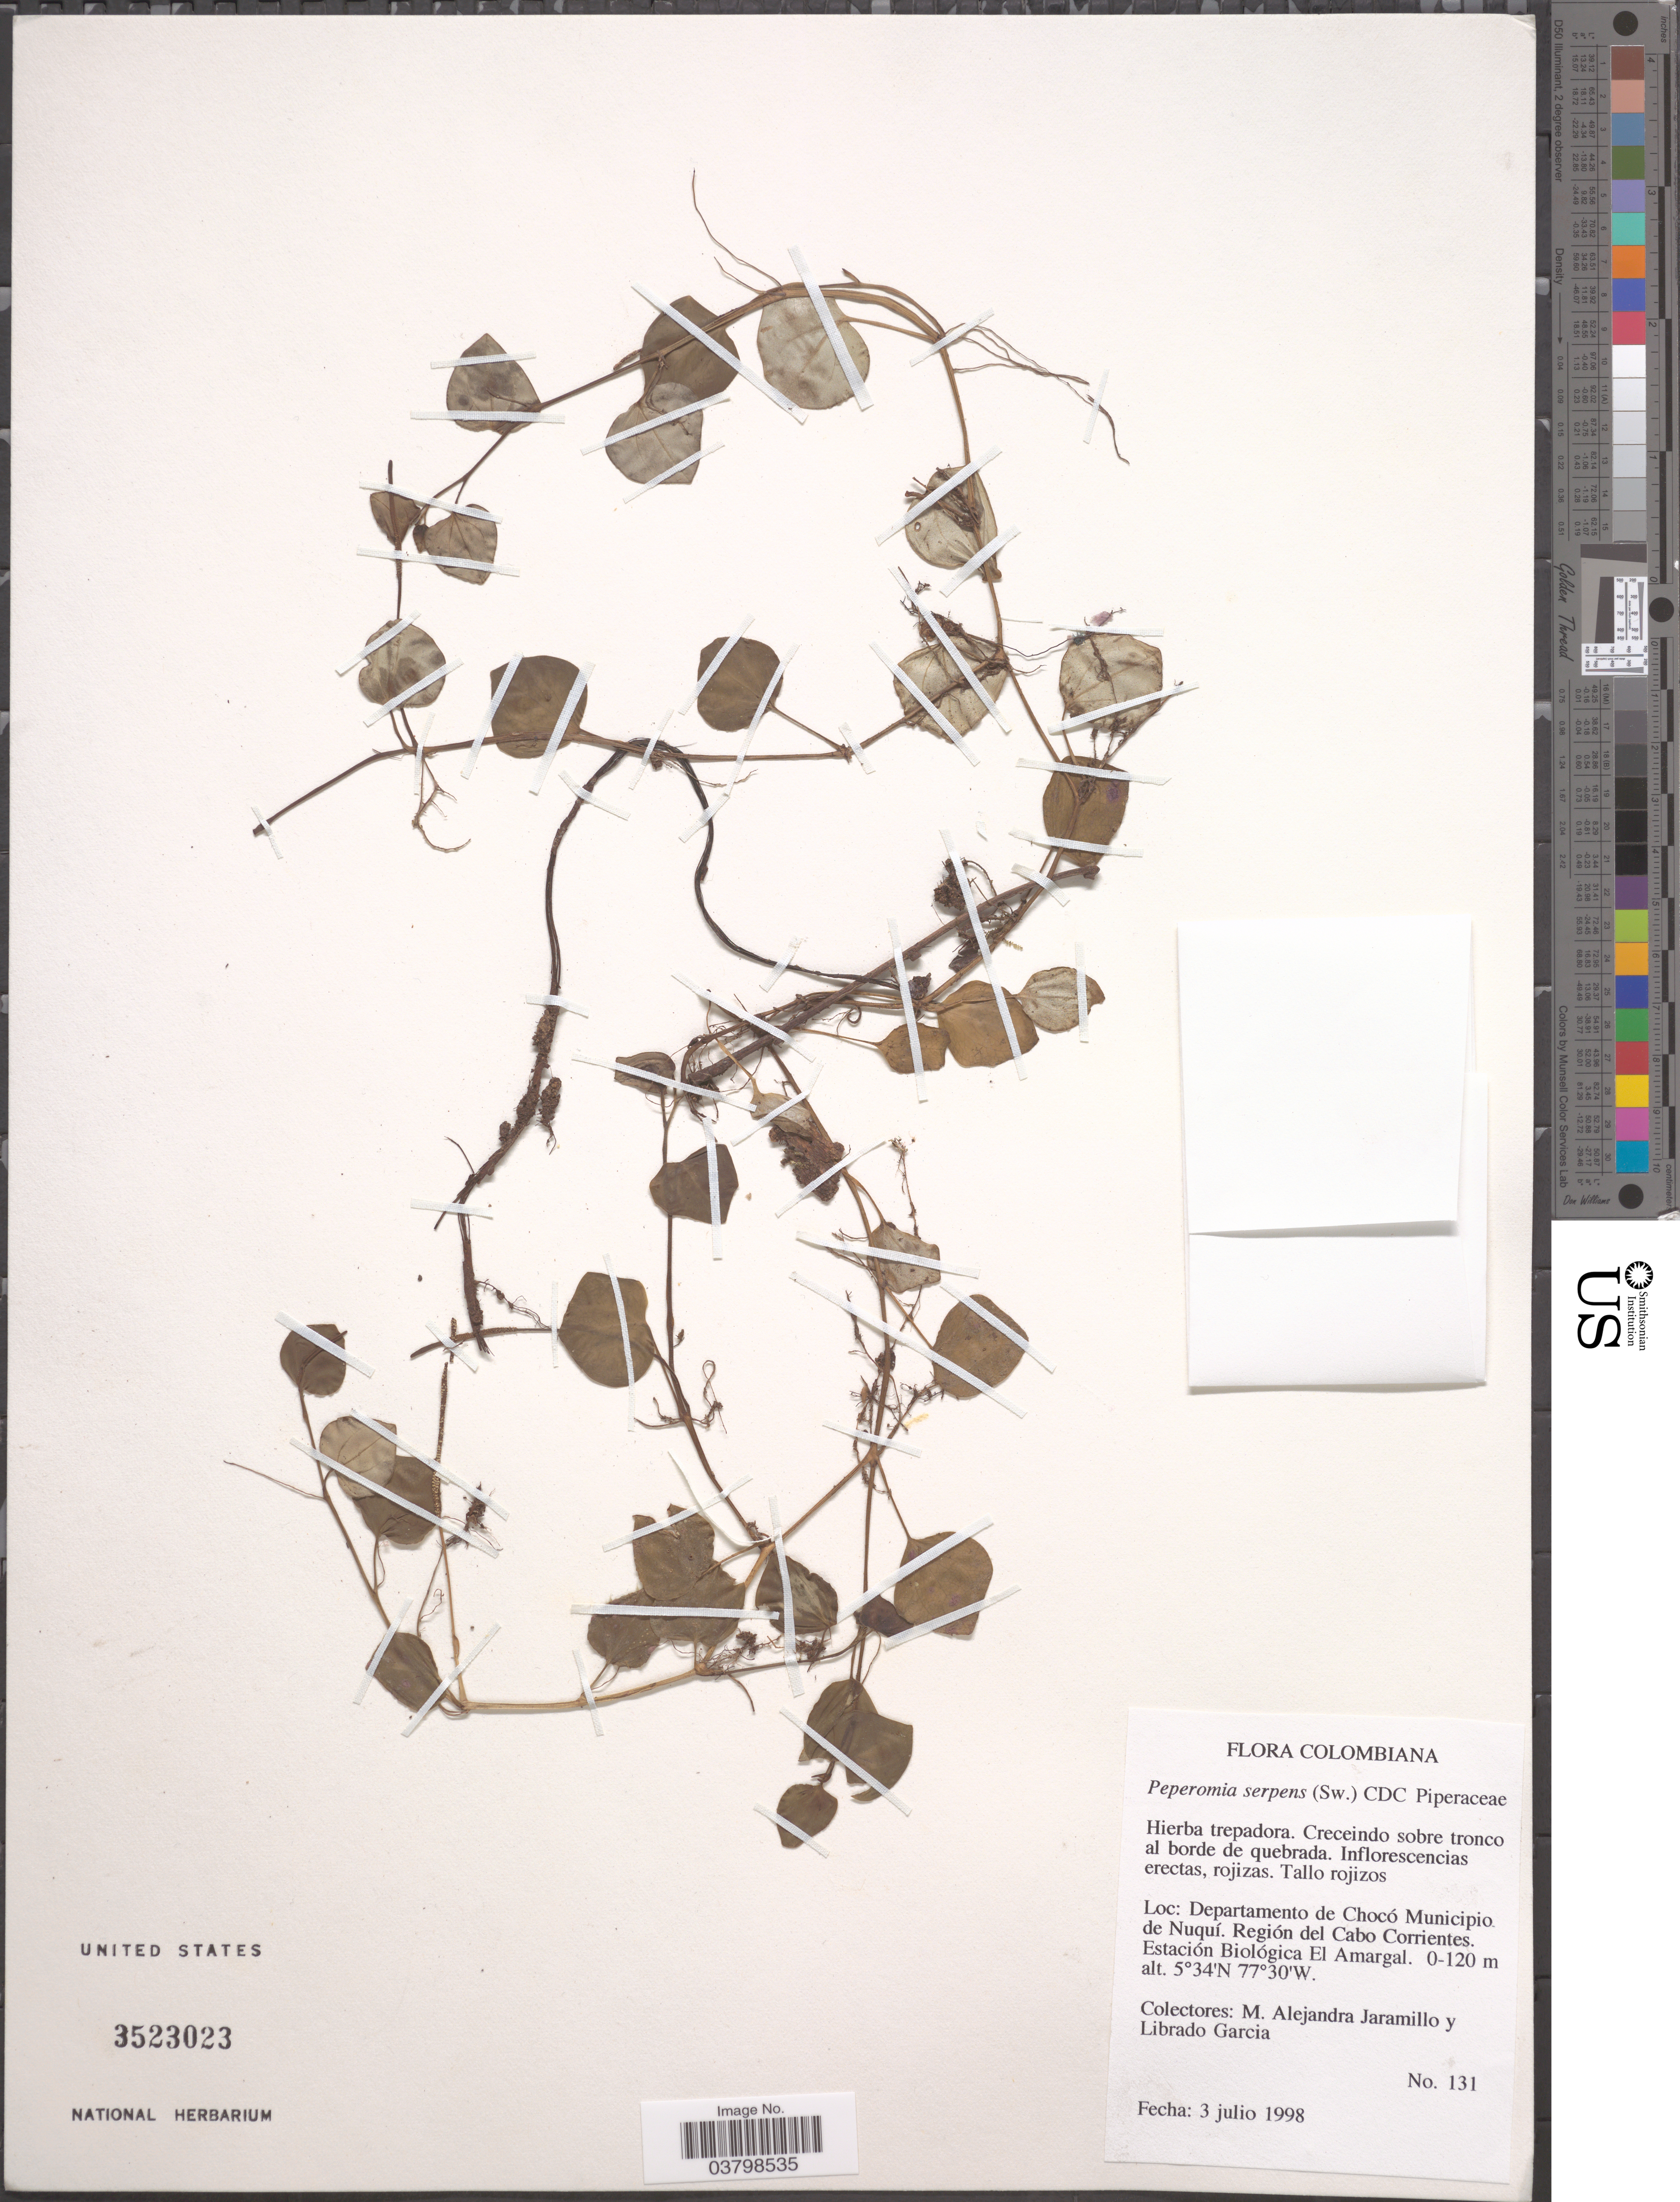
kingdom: Plantae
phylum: Tracheophyta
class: Magnoliopsida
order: Piperales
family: Piperaceae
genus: Peperomia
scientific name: Peperomia serpens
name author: (Sw.) Loudon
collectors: M. A. Jaramillo & L. Garcia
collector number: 131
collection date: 1998-07-03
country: Colombia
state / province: Chocó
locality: Departamento de Chocó Municipio. de Nuquí. Región del Cabo Corrientes. Estación Biológica El Amargal.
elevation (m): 0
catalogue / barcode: US 3523023